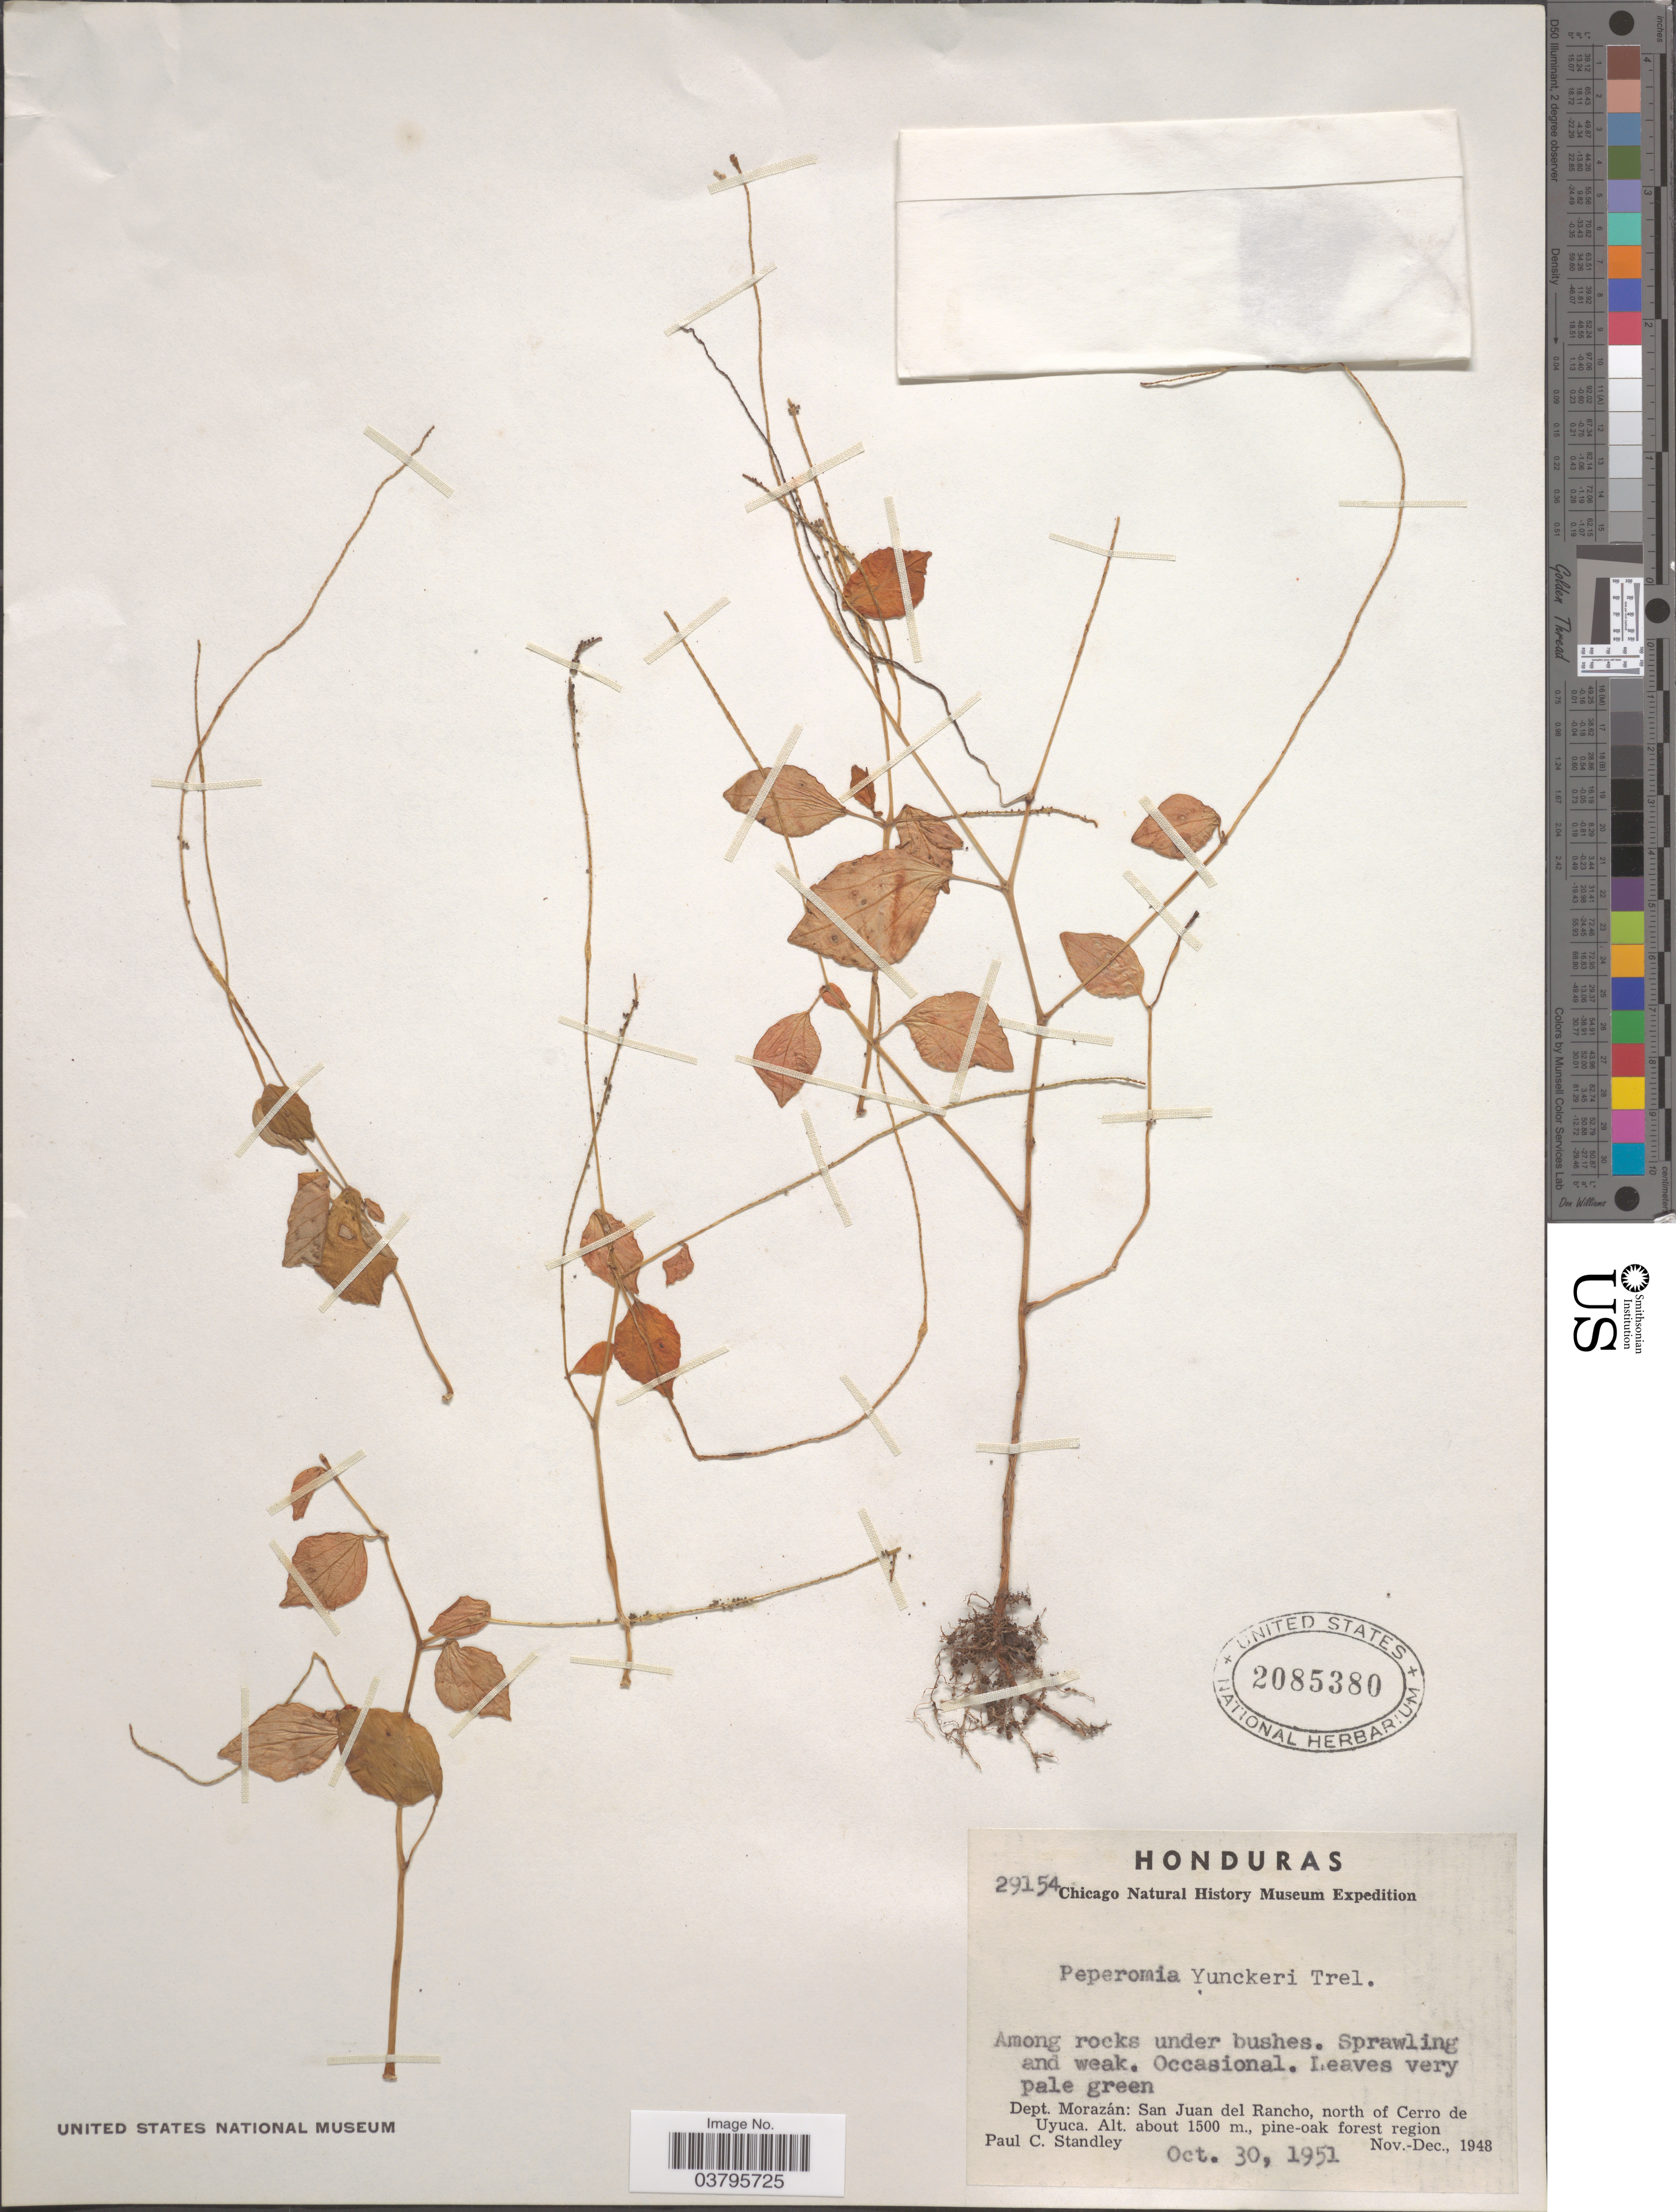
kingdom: Plantae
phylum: Tracheophyta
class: Magnoliopsida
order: Piperales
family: Piperaceae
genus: Peperomia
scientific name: Peperomia sancarlosiana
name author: C. DC.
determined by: Jiménez, José Estaban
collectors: P. C. Standley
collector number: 29154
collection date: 1951-10-30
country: Honduras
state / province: Fco. Morazán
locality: Dept. Morazán: San Juan del Rancho, north of Cerro de Uyuca.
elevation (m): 1500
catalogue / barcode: US 2085380